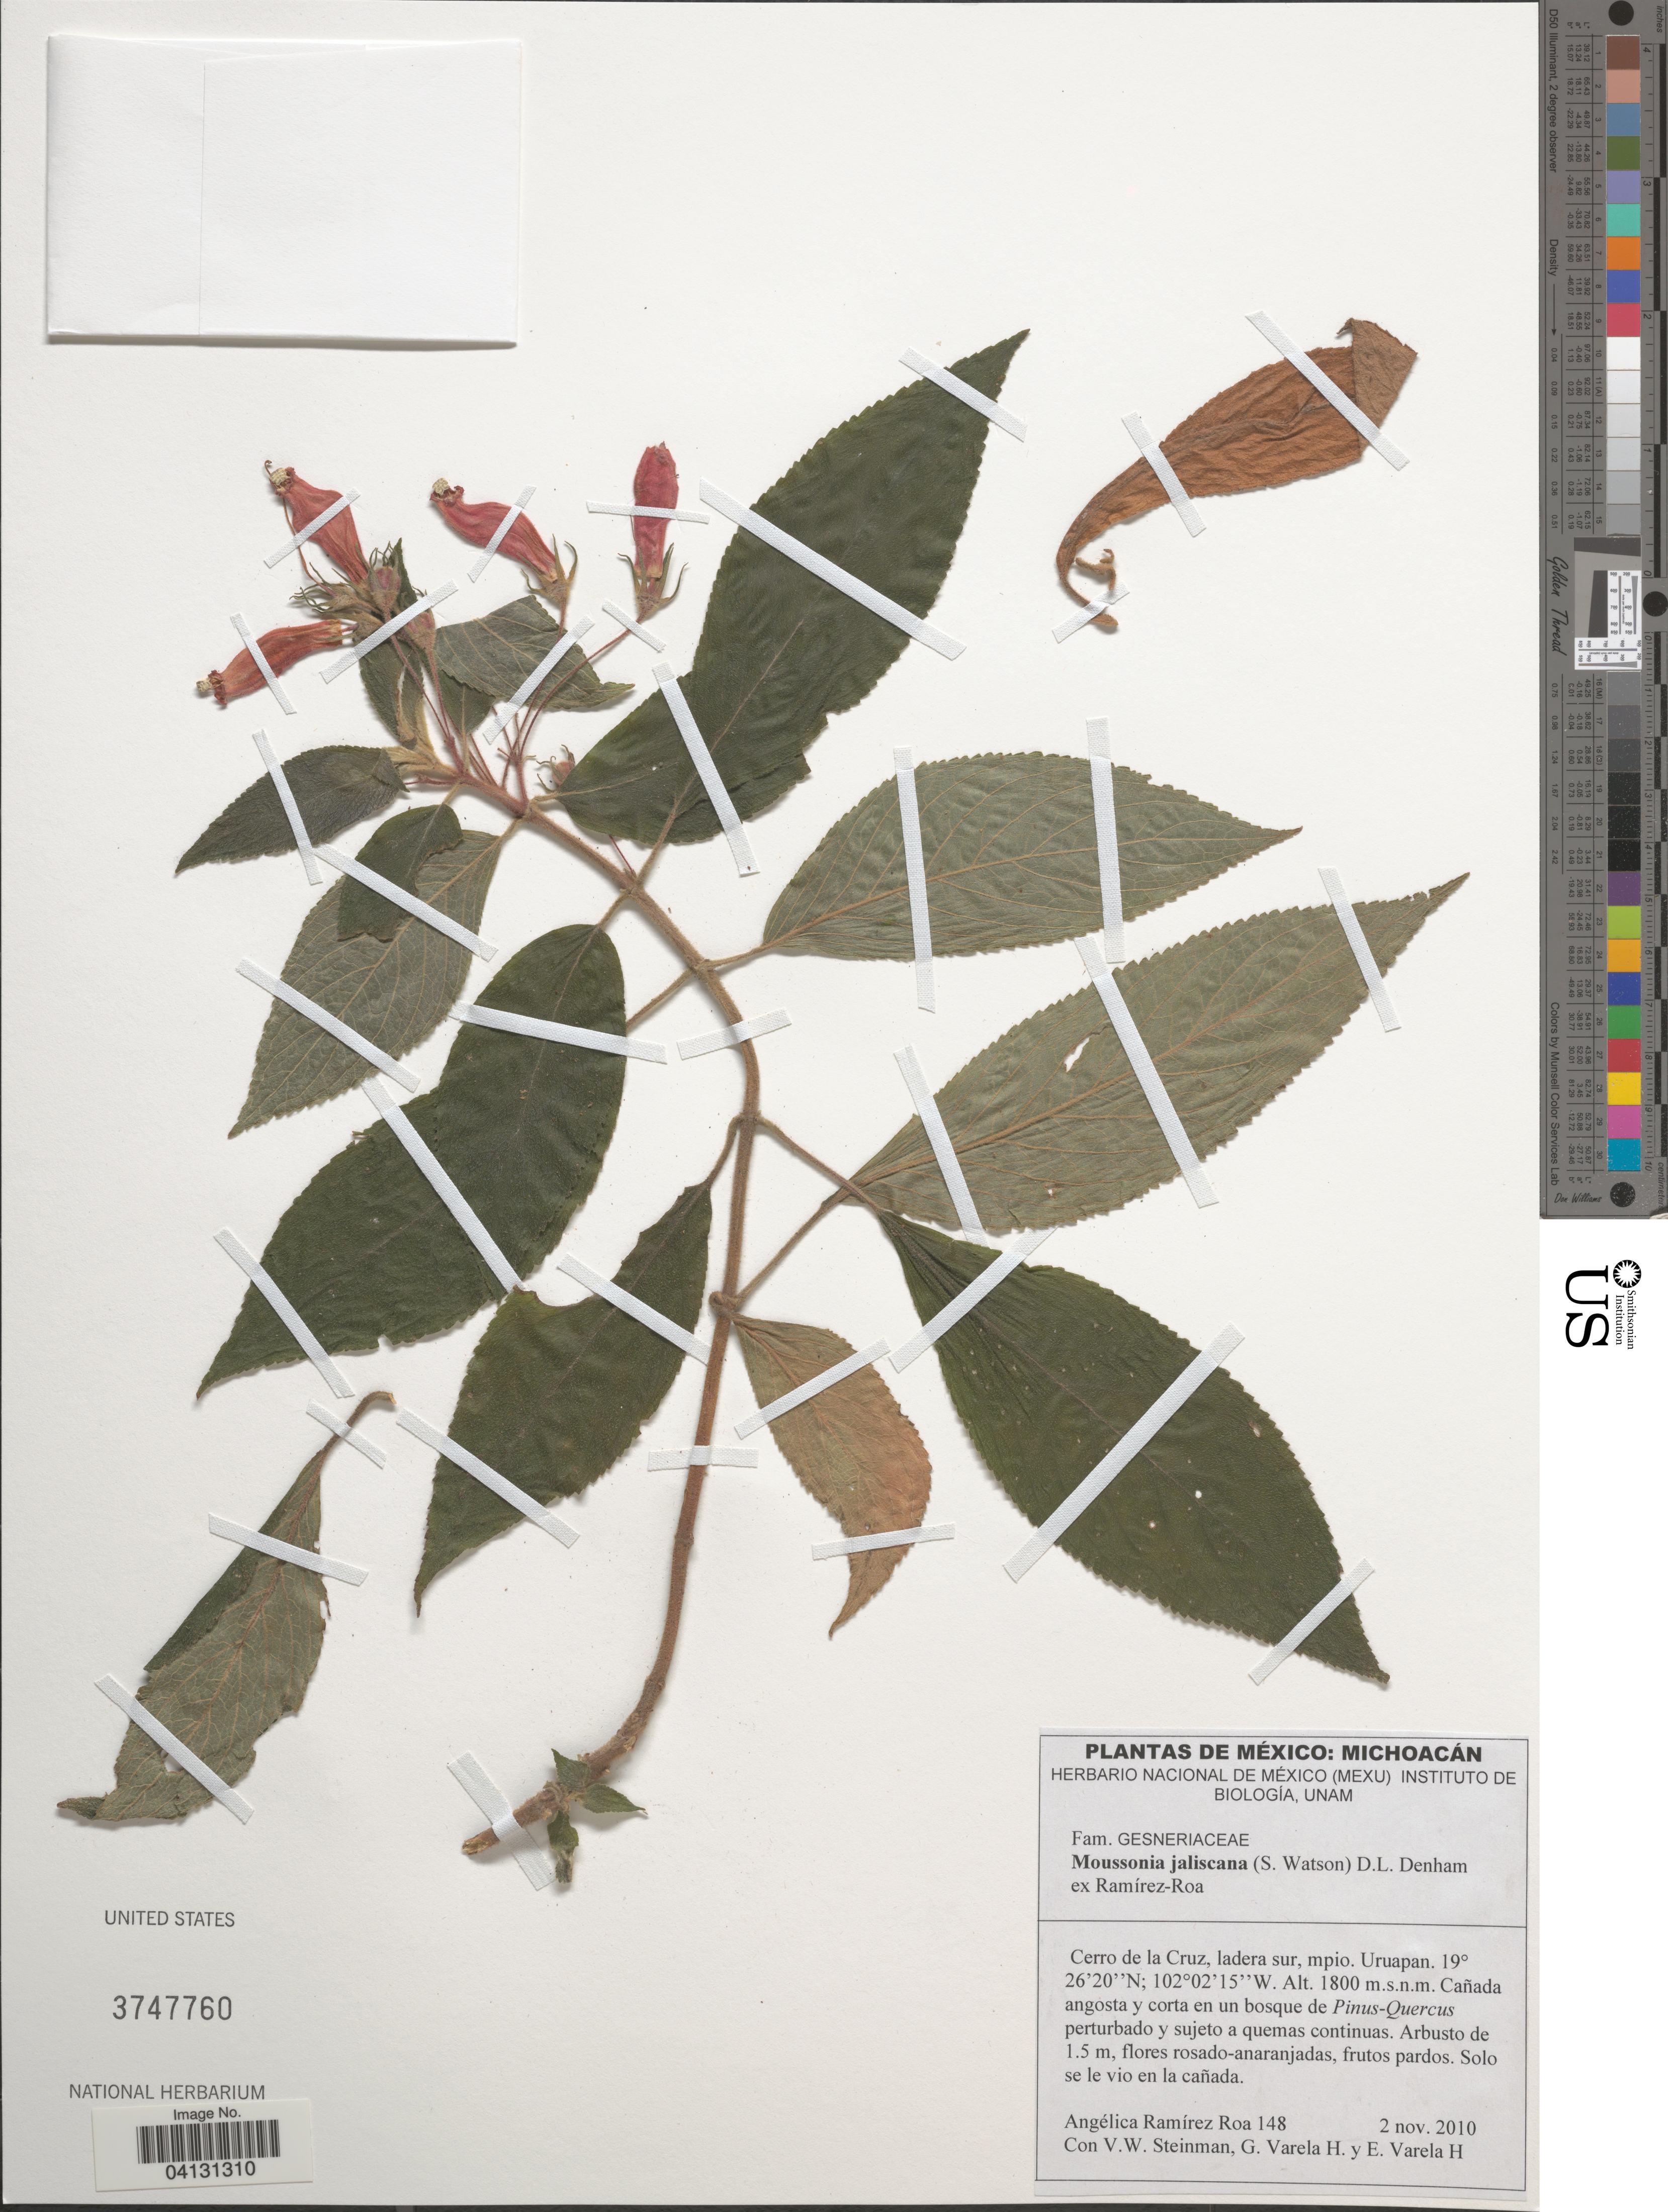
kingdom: Plantae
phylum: Tracheophyta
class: Magnoliopsida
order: Lamiales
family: Gesneriaceae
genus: Moussonia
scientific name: Moussonia jaliscana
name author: (S. Watson) D.L. Denham ex Ram.-Roa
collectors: A. Ramírez-Roa, V. Steinman, G. B. H. & E. Varela H.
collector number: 148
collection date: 2010-11-02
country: Mexico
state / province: Michoacán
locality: Cerro de la Cruz, ladera sur, mpio. Uruapan.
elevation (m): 1800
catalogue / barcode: US 3747760